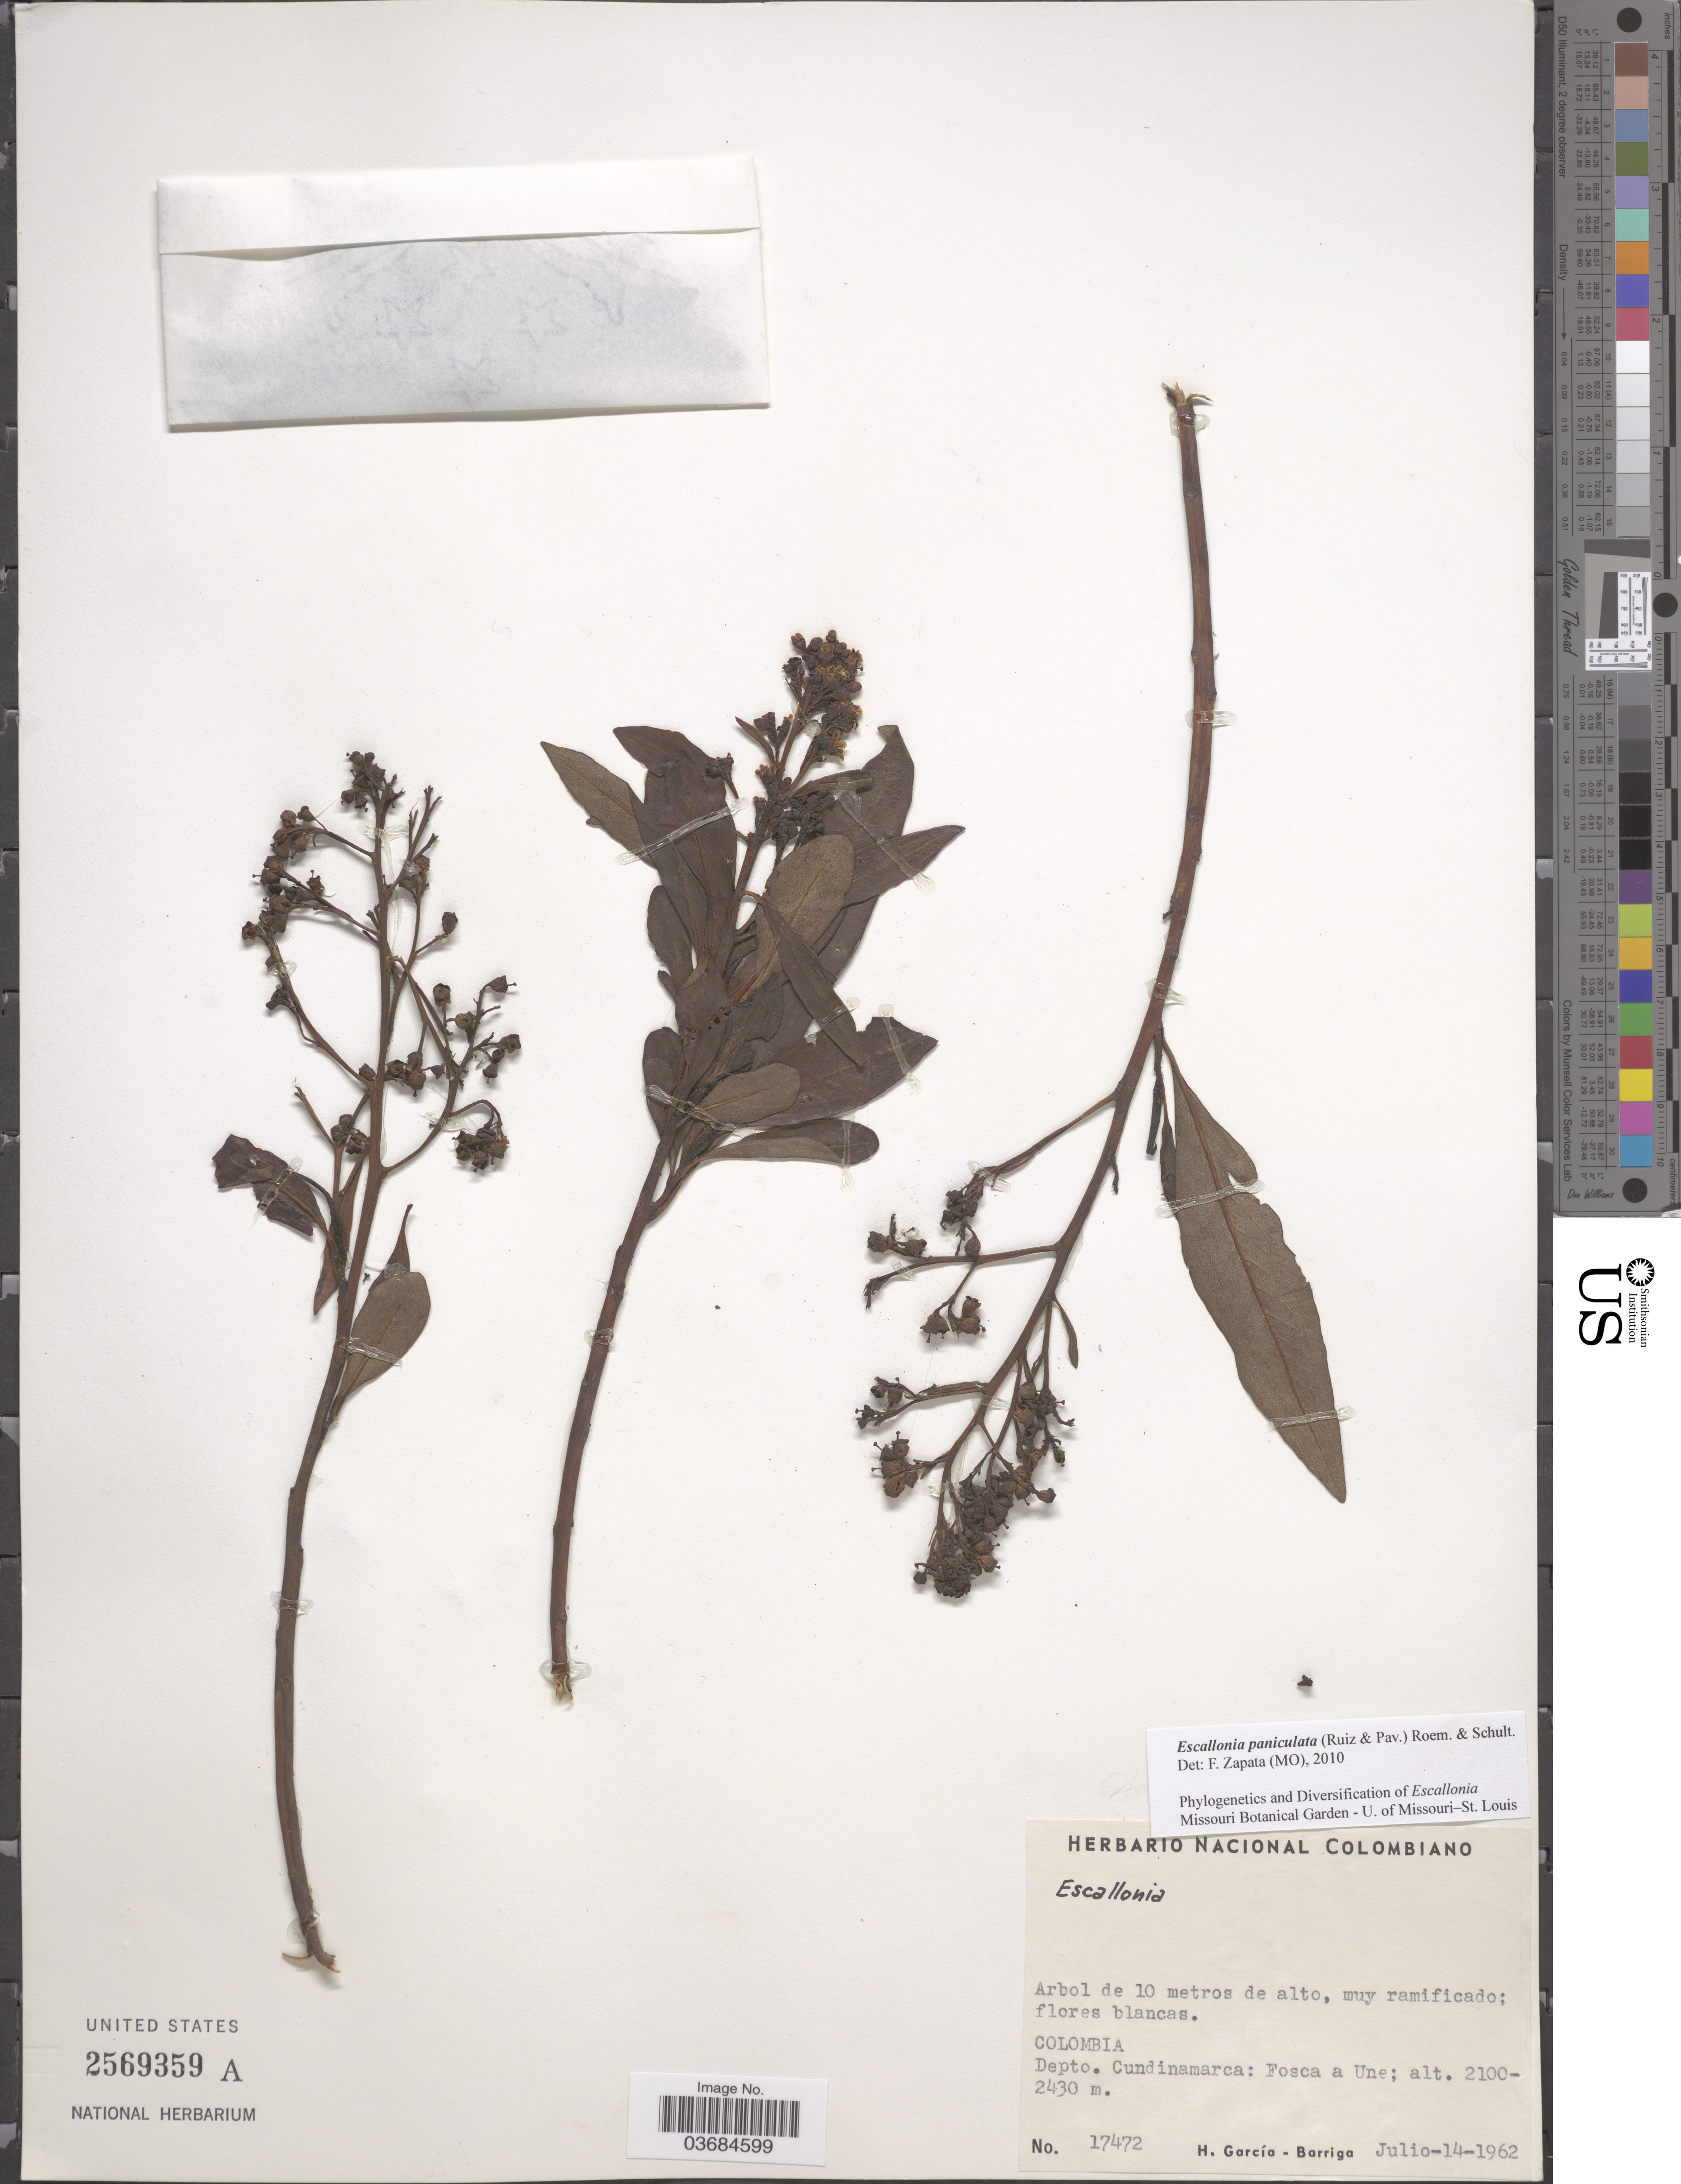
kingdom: Plantae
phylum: Tracheophyta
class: Magnoliopsida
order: Escalloniales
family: Escalloniaceae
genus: Escallonia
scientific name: Escallonia paniculata var. paniculata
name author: (Ruiz & Pav.) Roem. & Schult.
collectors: H. García Barriga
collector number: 17472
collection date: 1962-07-14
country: Colombia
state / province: Cundinamarca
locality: Depto. Cundinamarca: Fosca a Une.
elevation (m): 2100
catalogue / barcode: US 2569359A